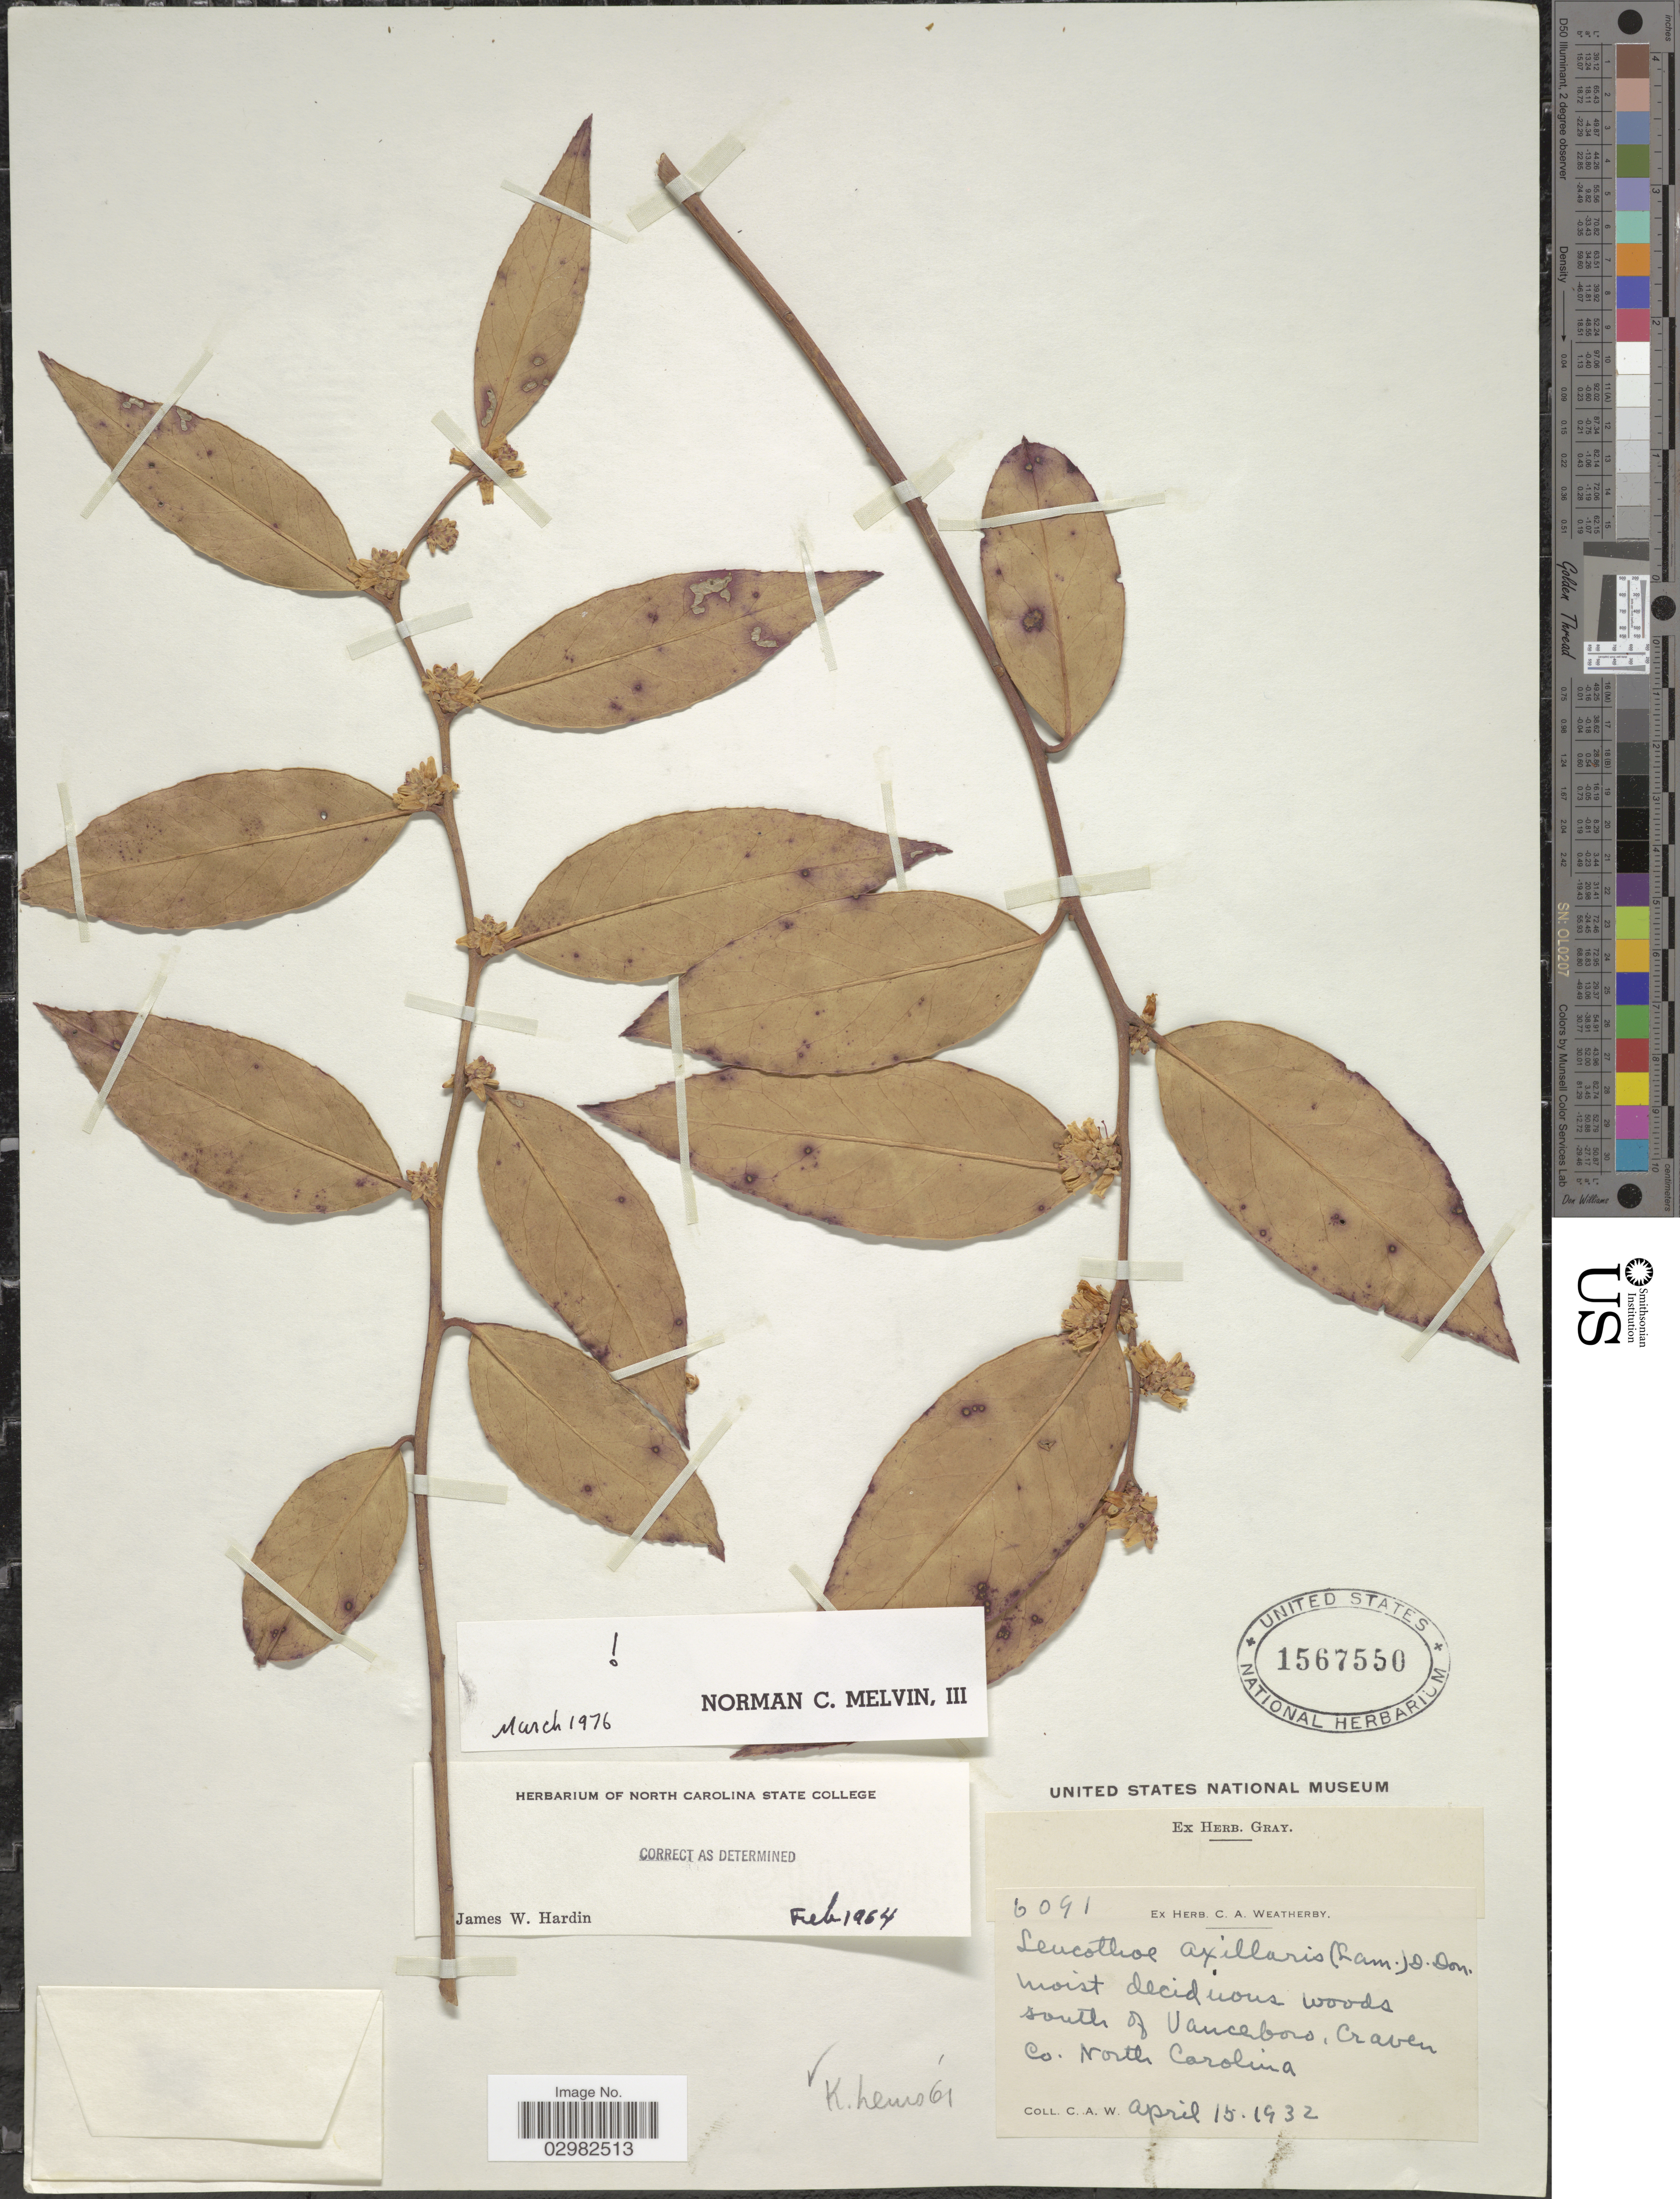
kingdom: Plantae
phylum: Tracheophyta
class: Magnoliopsida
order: Ericales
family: Ericaceae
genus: Leucothoe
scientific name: Leucothoë axillaris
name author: (Lam.) D. Don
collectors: C. A. Weatherby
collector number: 6091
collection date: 1932-04-15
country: United States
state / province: North Carolina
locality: South of Vanceboro, Craven Co.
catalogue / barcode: US 1567550